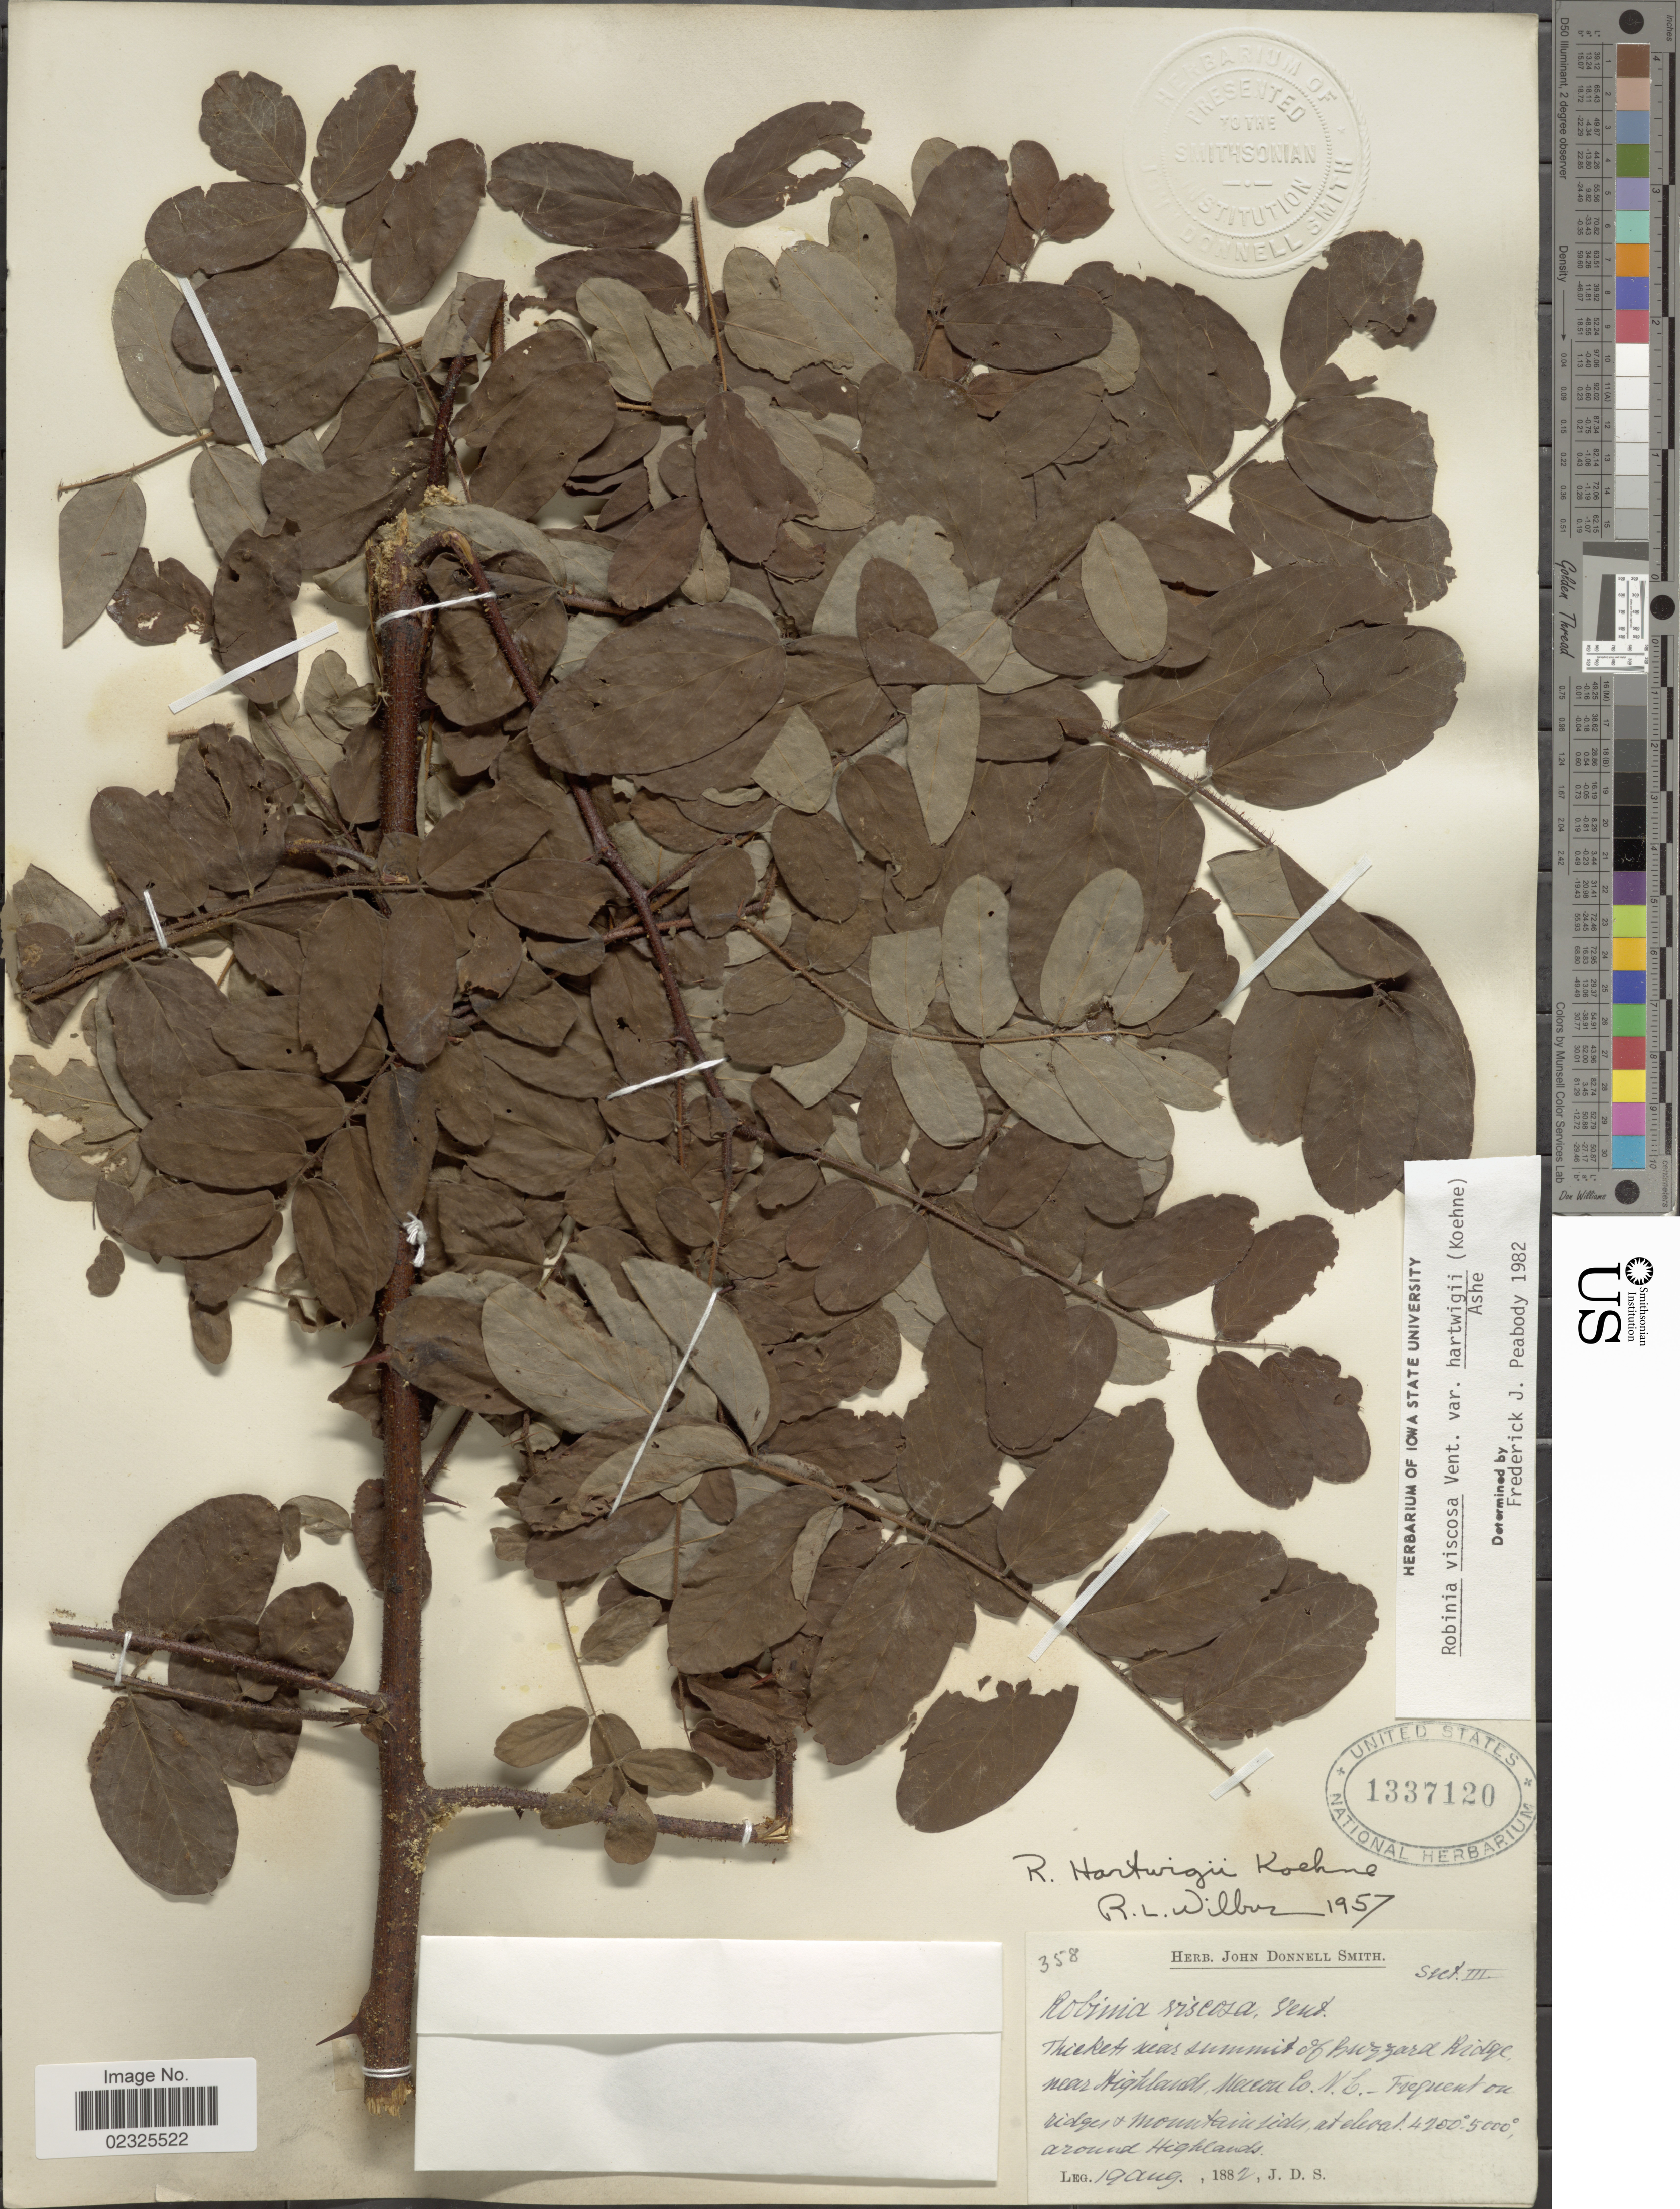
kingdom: Plantae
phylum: Tracheophyta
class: Magnoliopsida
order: Fabales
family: Fabaceae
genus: Robinia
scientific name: Robinia viscosa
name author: Vent.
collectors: J. Donnell Smith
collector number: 358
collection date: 1882-08-19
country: United States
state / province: North Carolina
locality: Thicket near summit of Buzzard Ridge, near Highlands, Macon Co., frequent on ridges + mountain sides, around Highlands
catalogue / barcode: US 1337120